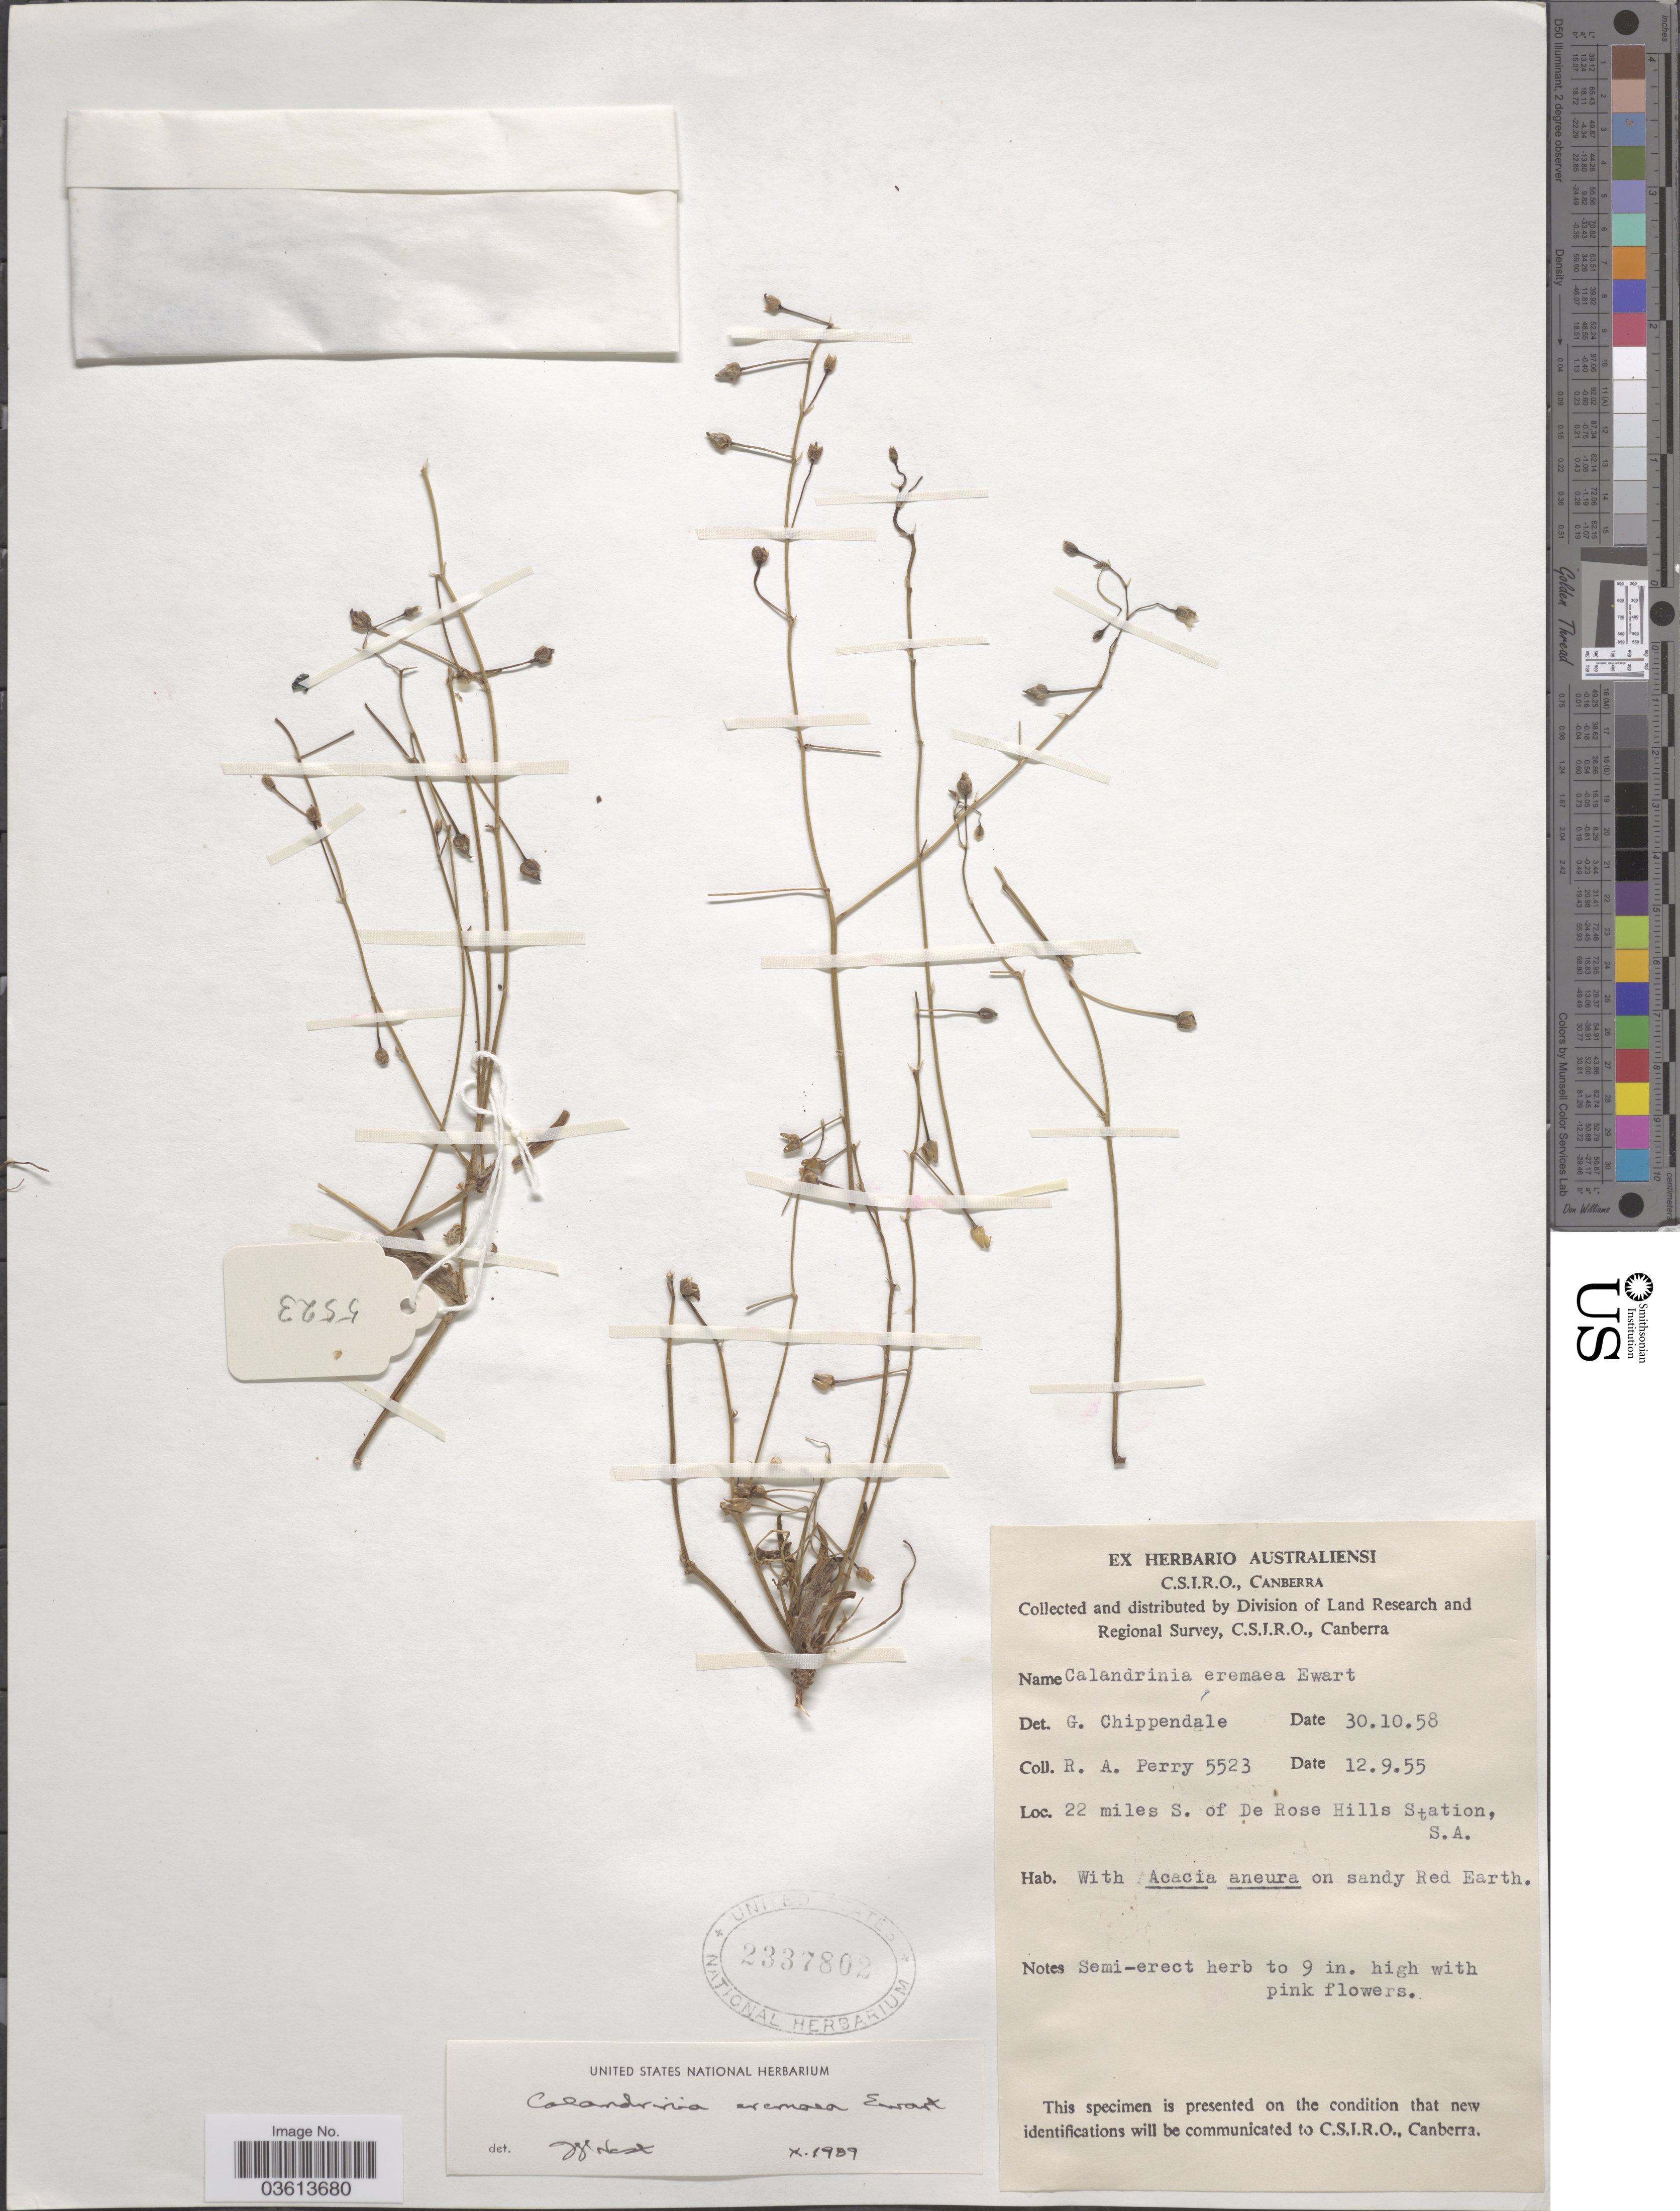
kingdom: Plantae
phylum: Tracheophyta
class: Magnoliopsida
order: Caryophyllales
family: Montiaceae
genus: Parakeelya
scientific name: Parakeelya eremaea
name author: (Ewart) Hershk.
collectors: Perry, R. A.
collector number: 5523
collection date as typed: Transcribed d/m/y: 12/9/55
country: Australia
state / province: South Australia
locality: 22 miles S. of De Rose Hills Station, S.A.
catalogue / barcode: US 2337802